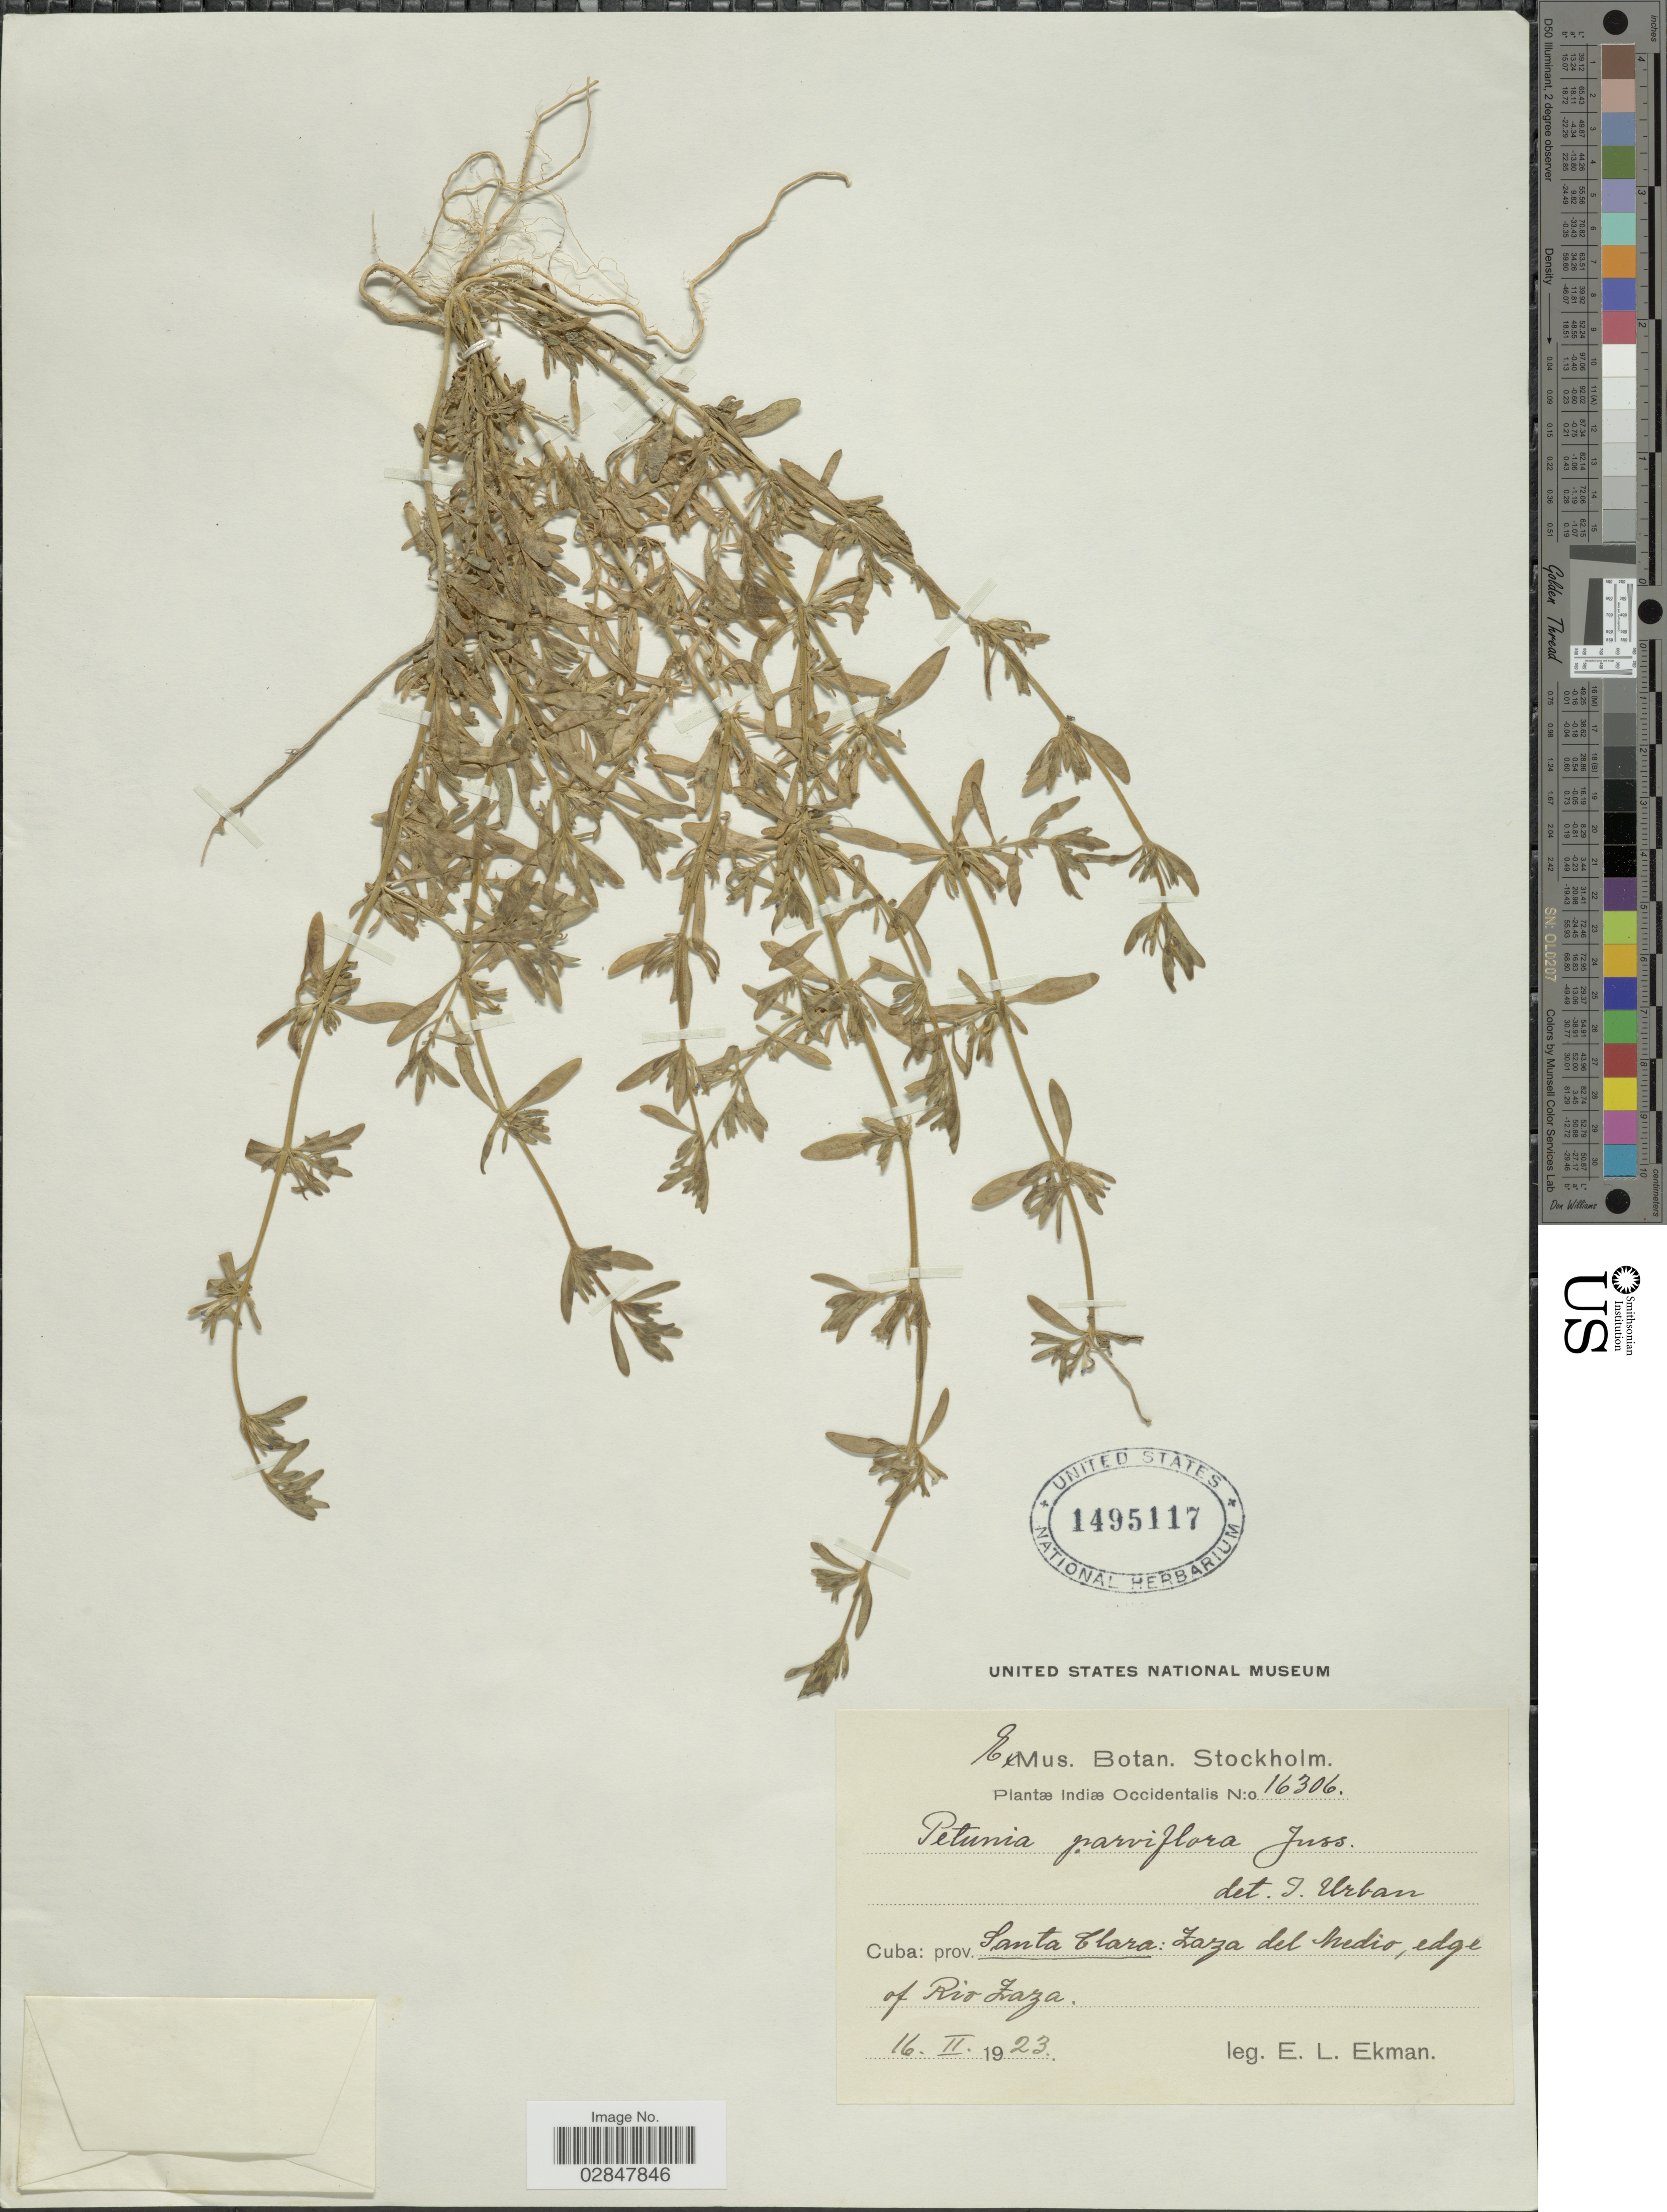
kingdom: Plantae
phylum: Tracheophyta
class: Magnoliopsida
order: Solanales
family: Solanaceae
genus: Petunia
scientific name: Petunia parviflora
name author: Juss.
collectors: E. L. Ekman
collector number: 16306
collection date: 1923-02-16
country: Cuba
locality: Indiæ Occidentalis. Prov. Santa Clara, Zaza del Medio, edge of Rio Zaza.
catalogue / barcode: US 1495117